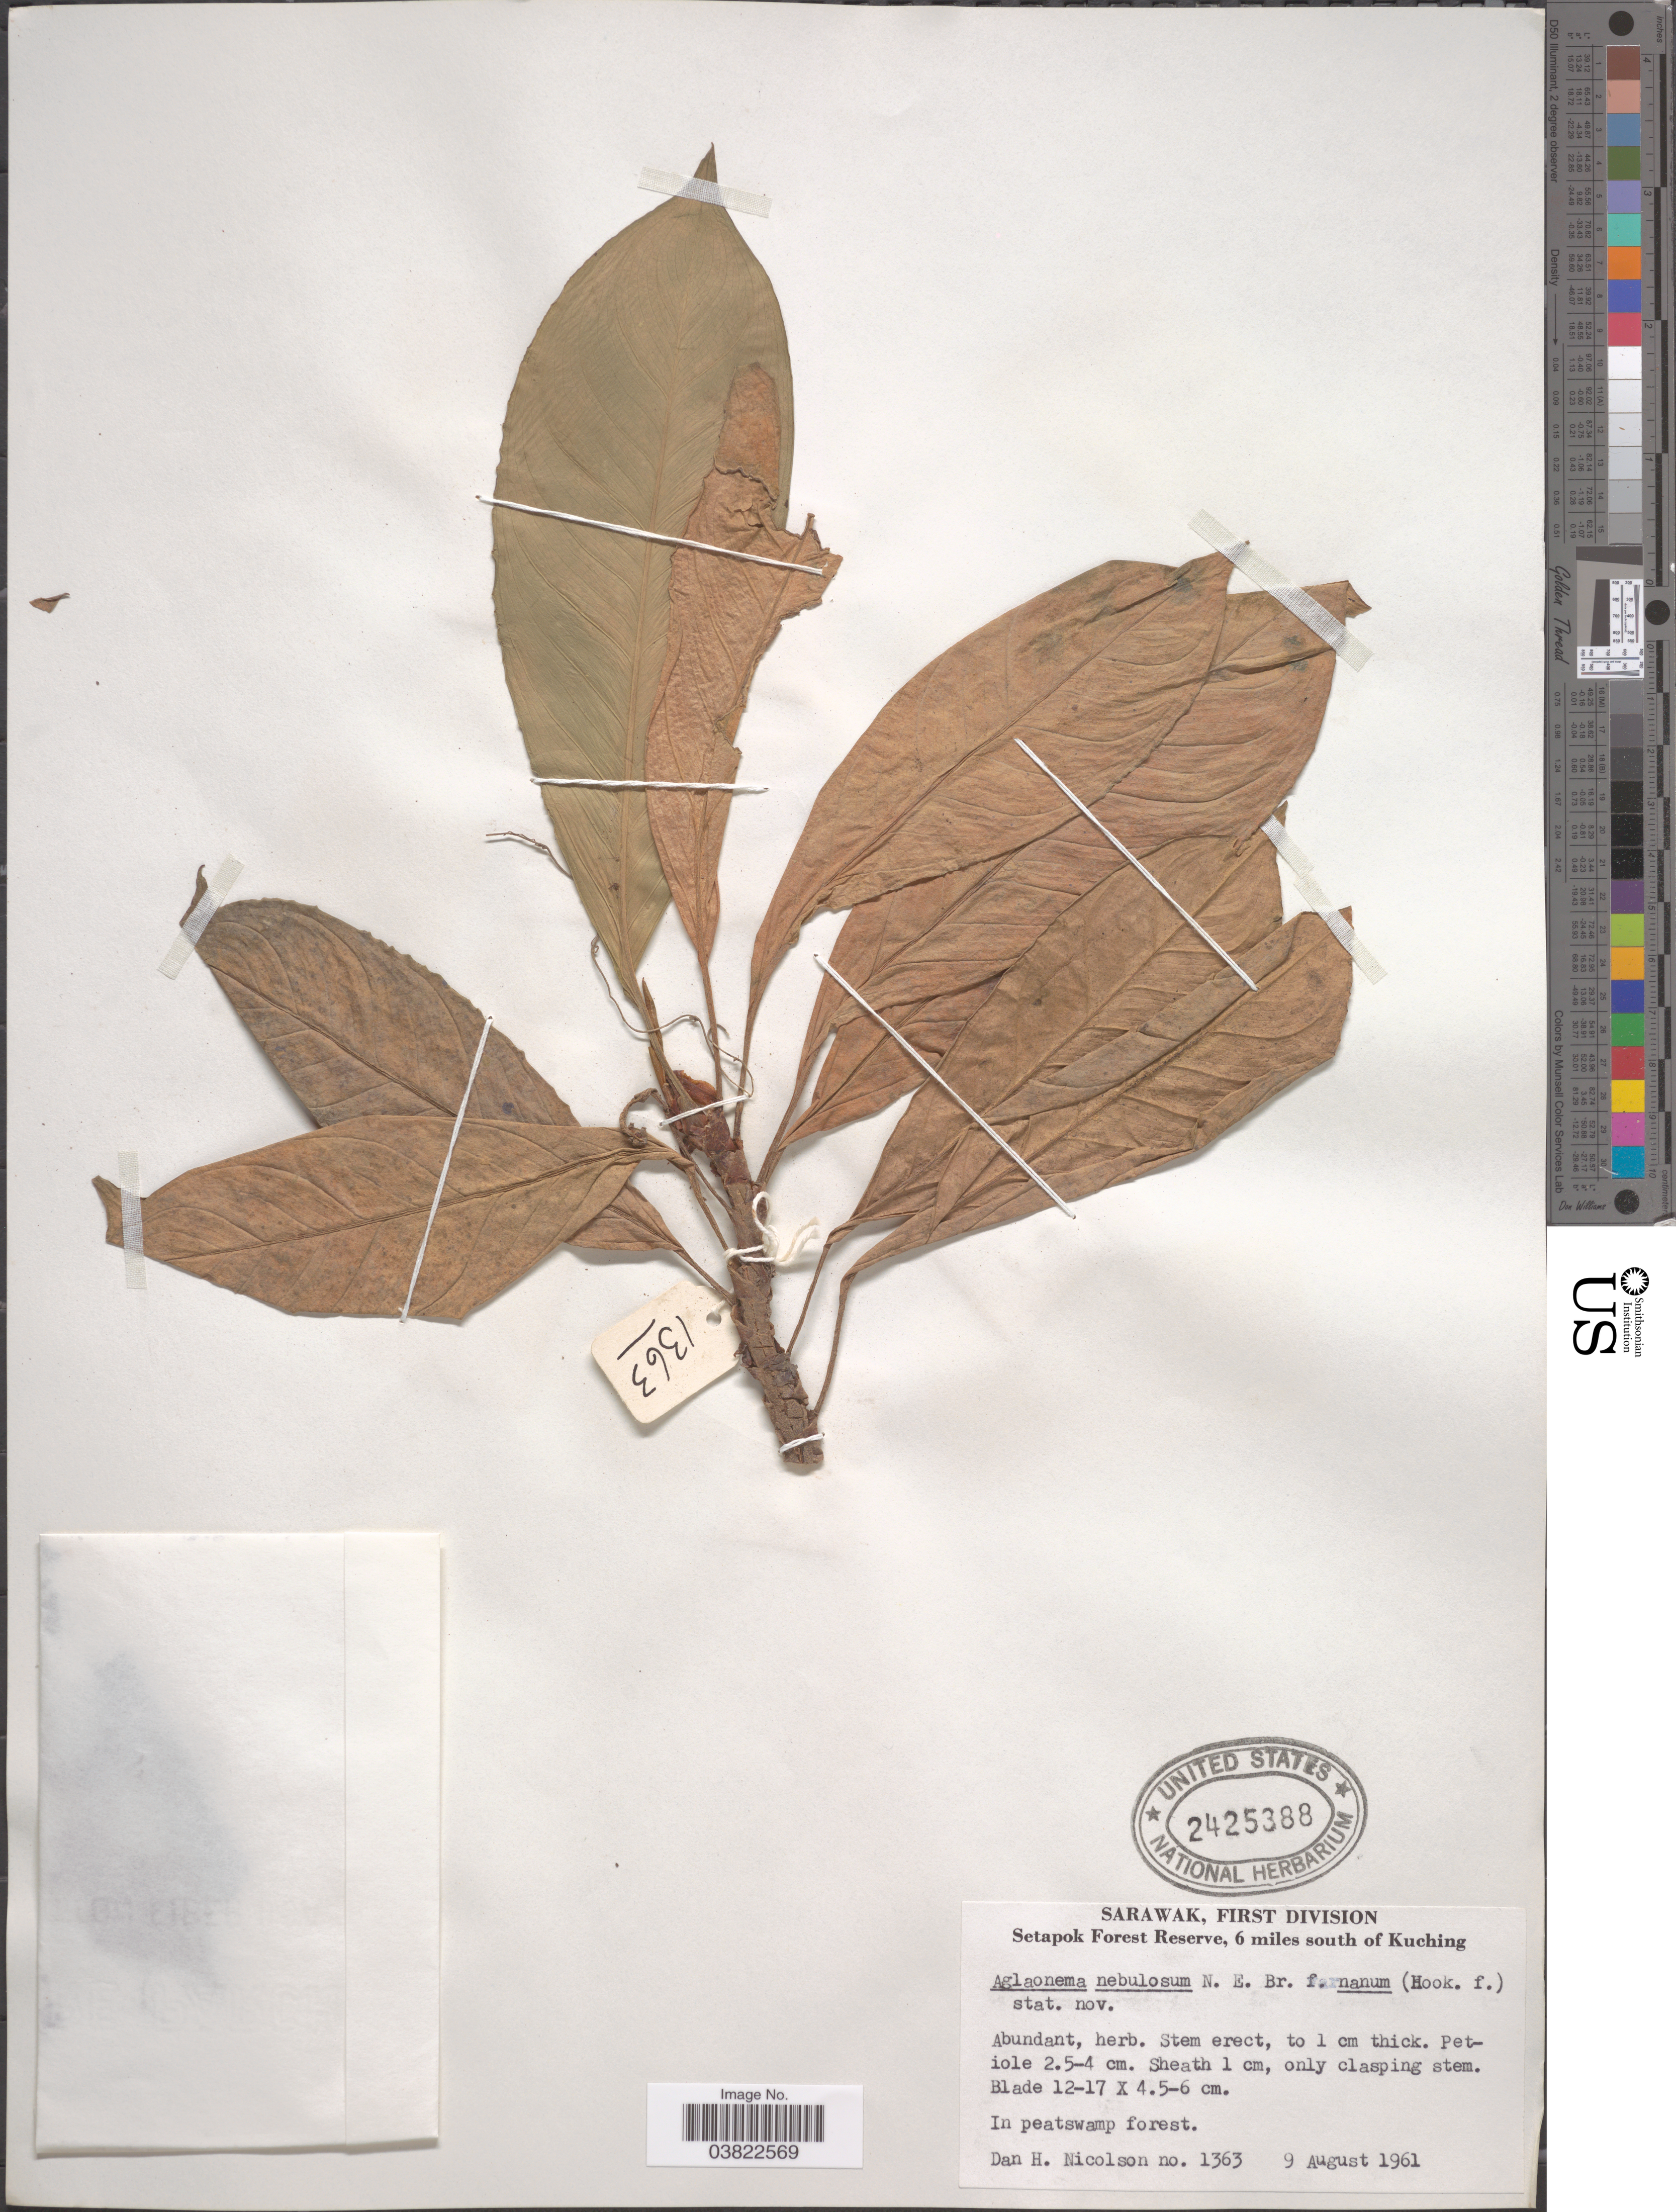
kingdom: Plantae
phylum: Tracheophyta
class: Liliopsida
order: Alismatales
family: Araceae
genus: Aglaonema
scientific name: Aglaonema nebulosum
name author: N.E. Br.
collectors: D. H. Nicolson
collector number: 1363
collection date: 1961-08-09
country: Malaysia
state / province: Sarawak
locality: First Division. Setapok Forest Reserve, 6 miles south of Kuching.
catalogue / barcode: US 2425388